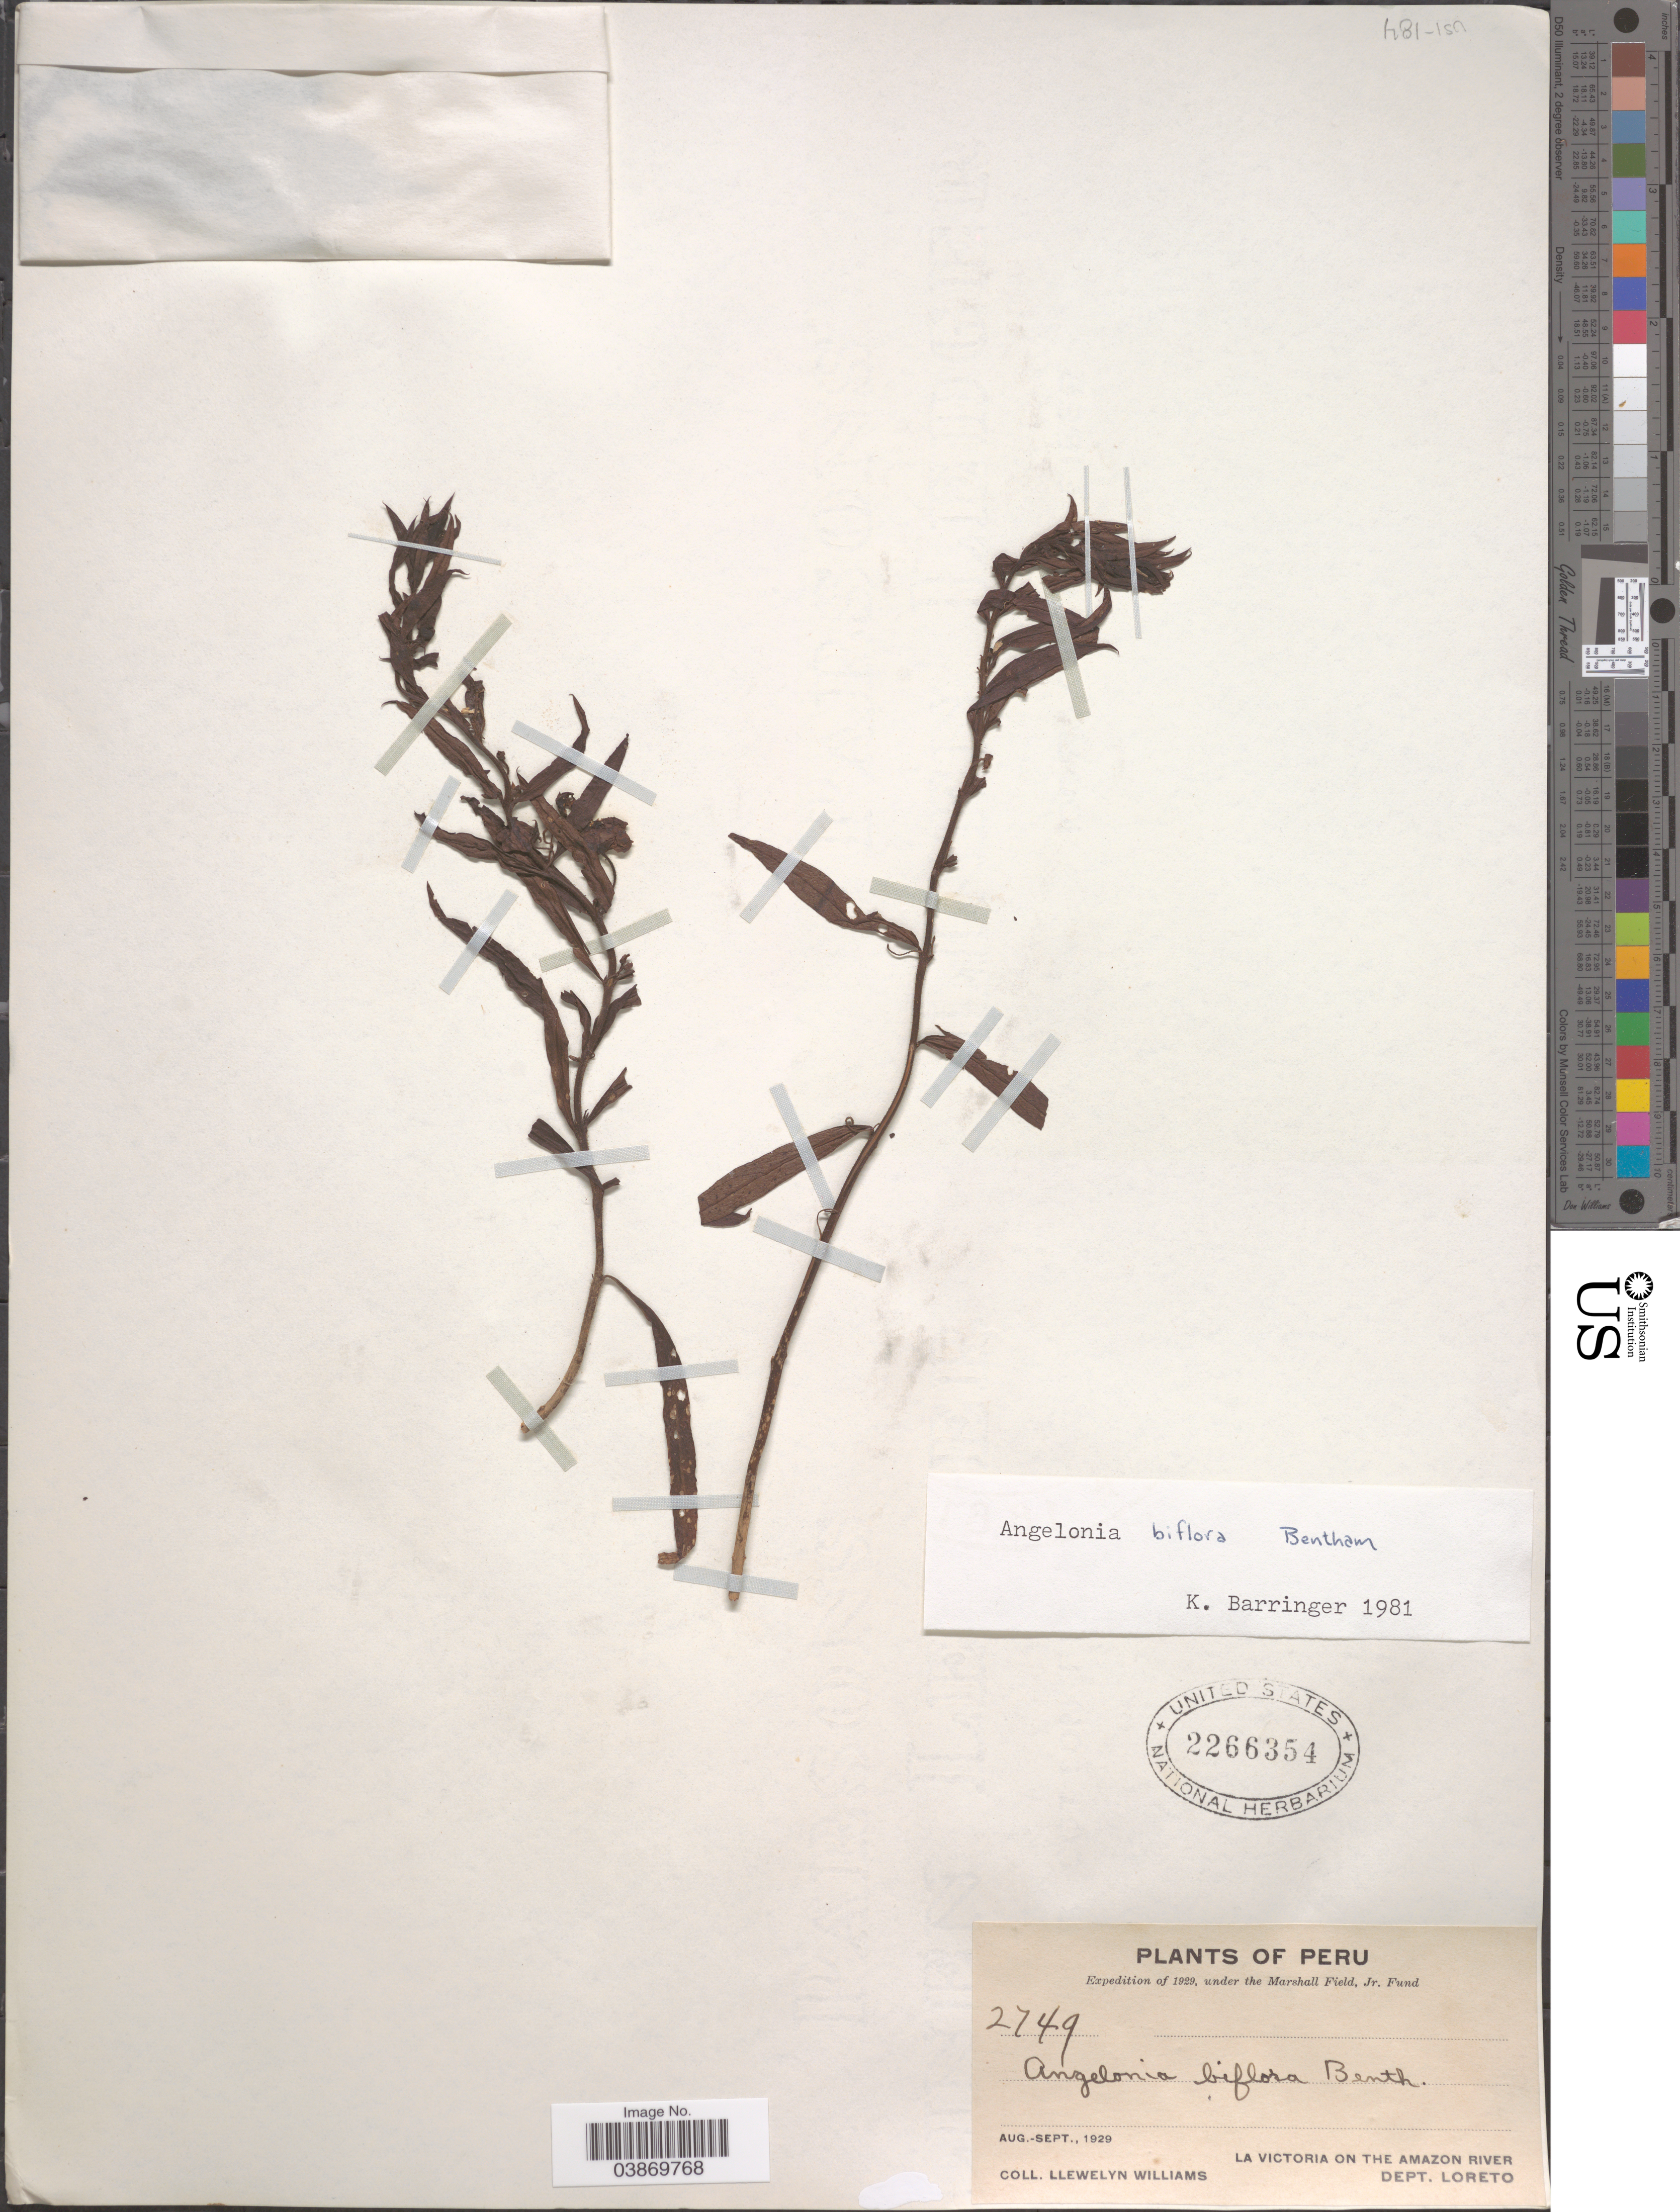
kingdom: Plantae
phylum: Tracheophyta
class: Magnoliopsida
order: Lamiales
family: Plantaginaceae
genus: Angelonia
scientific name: Angelonia biflora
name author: Benth.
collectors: Ll. Williams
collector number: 2749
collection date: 1929-08/1929-09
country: Peru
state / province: Loreto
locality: La Victoria on the Amazon River. Dept. Loreto.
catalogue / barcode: US 2266354